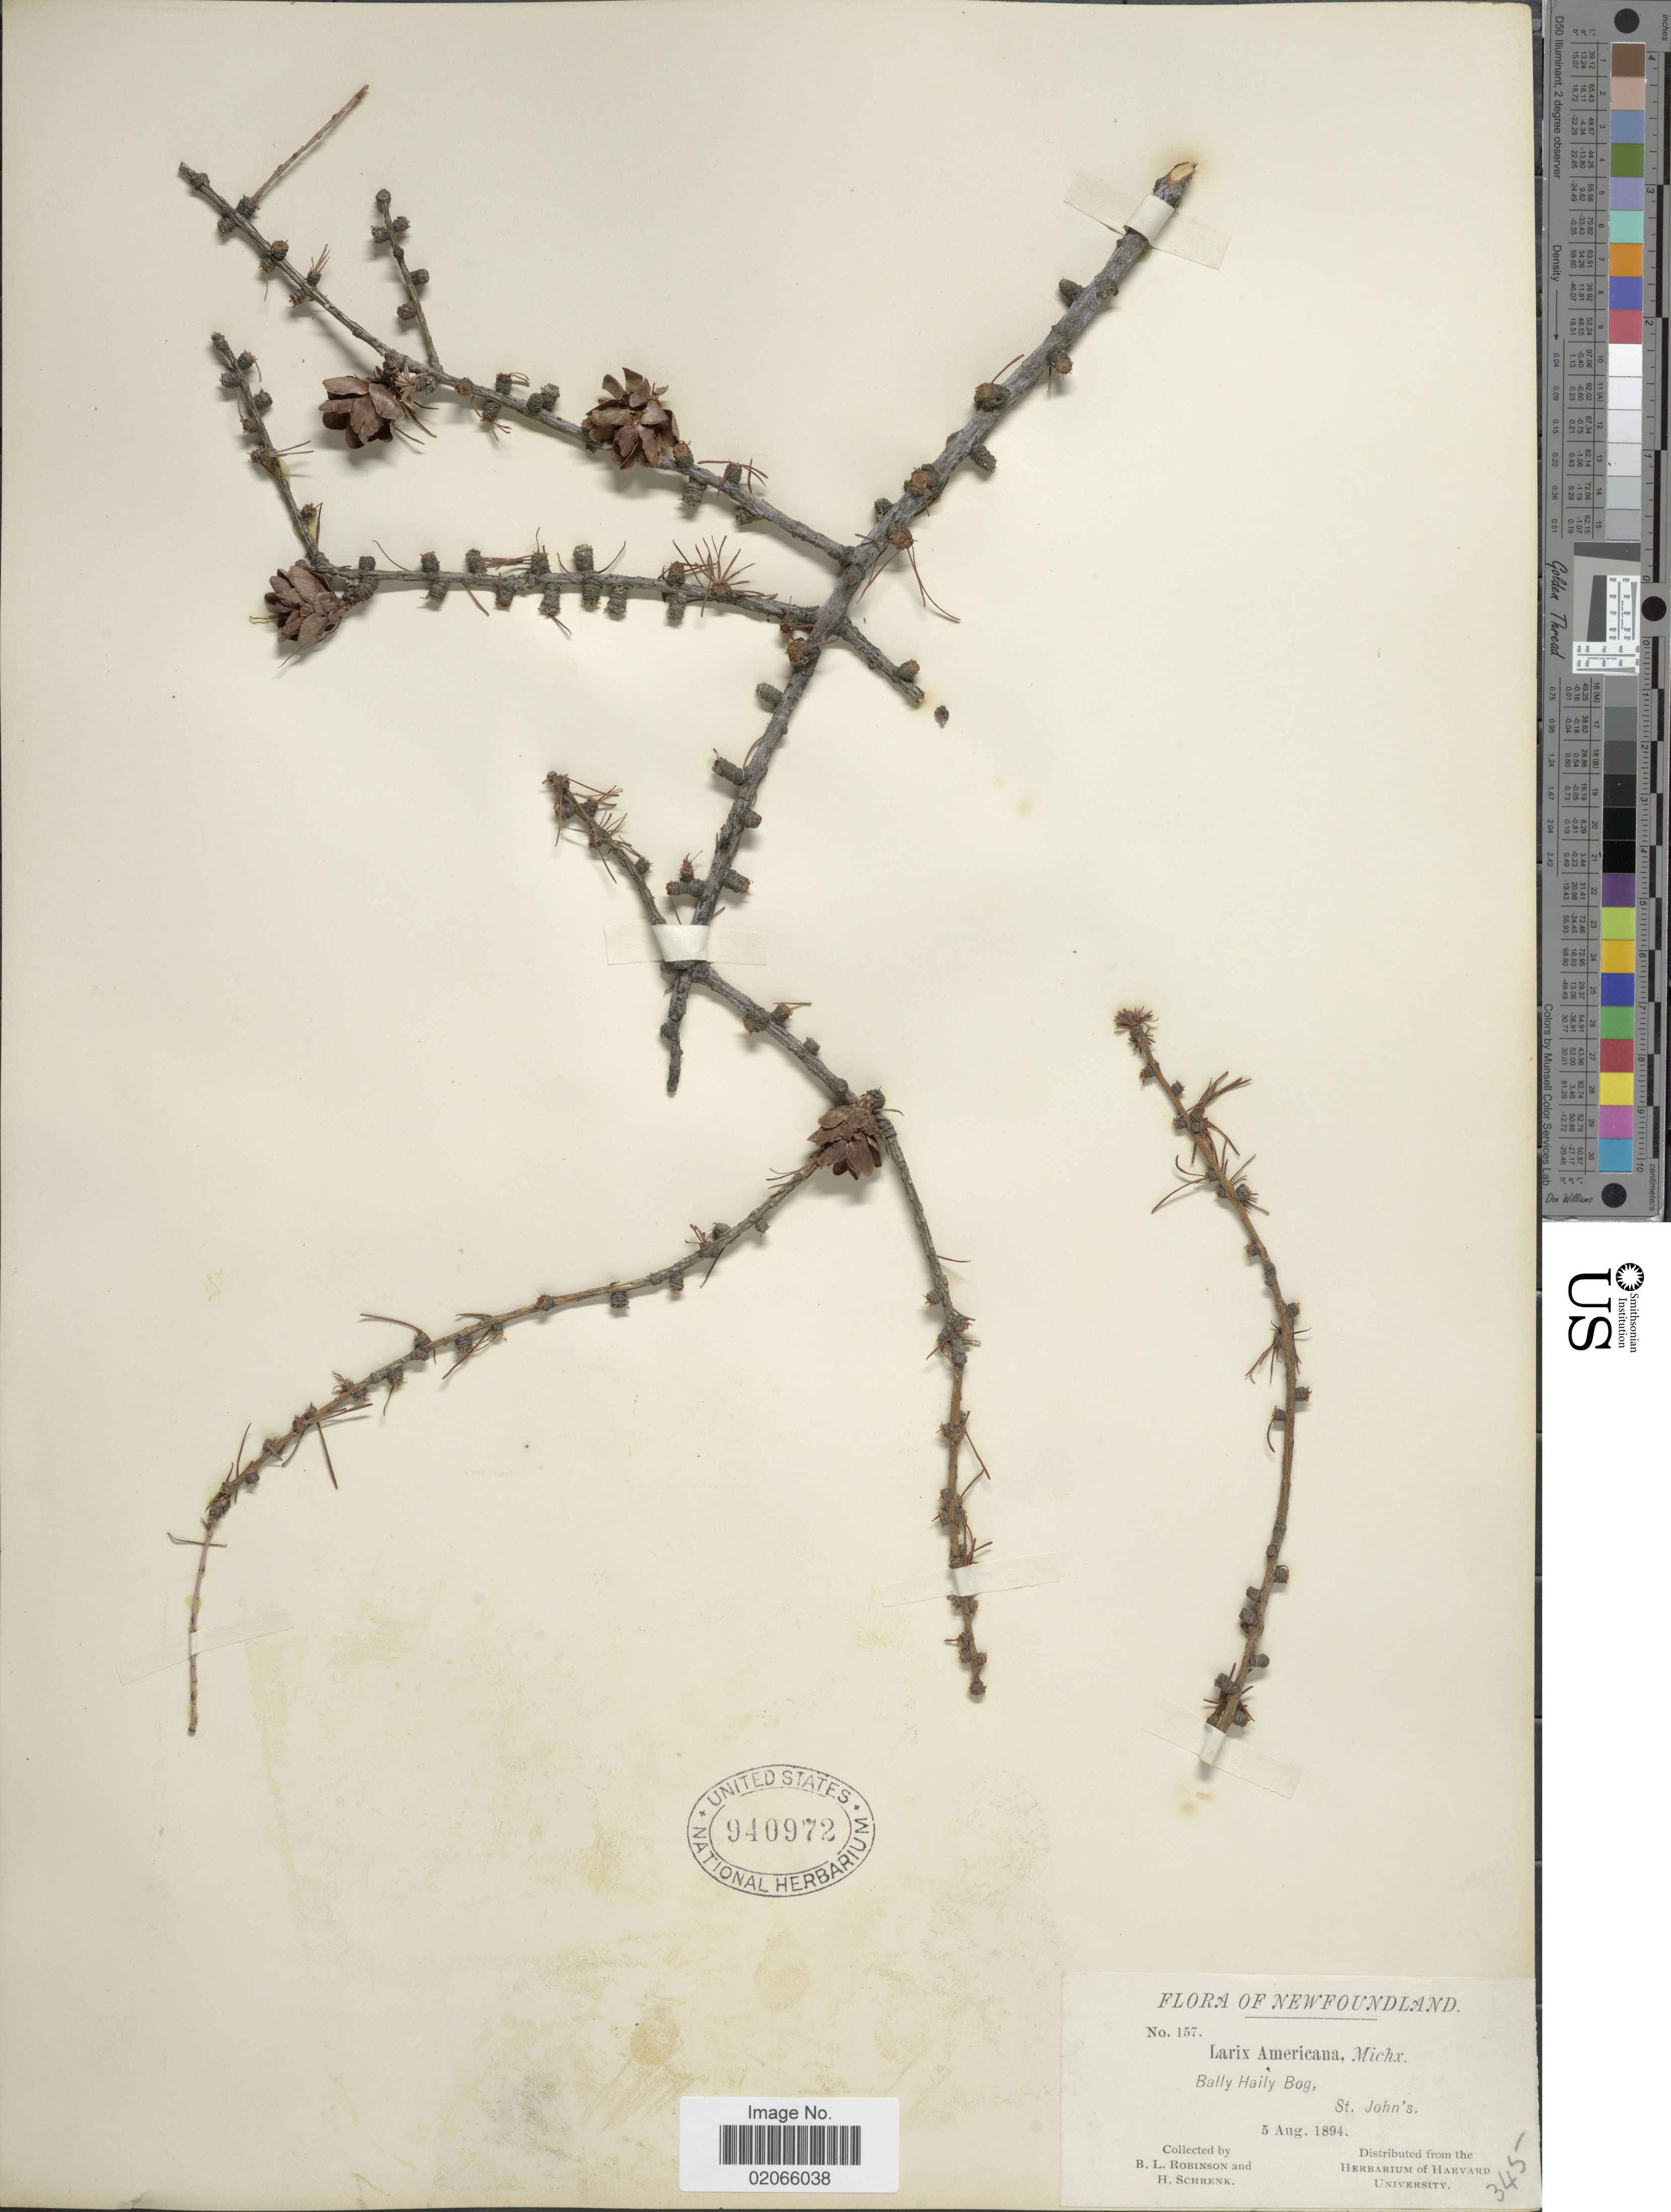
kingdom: Plantae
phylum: Tracheophyta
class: Pinopsida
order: Pinales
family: Pinaceae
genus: Larix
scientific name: Larix laricina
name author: (Du Roi) K. Koch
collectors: B. L. Robinson & H. v. Schrenk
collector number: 157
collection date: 1894-08-05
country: Canada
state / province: Newfoundland and Labrador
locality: Bally Haily Bog, St. John's.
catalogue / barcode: US 940972